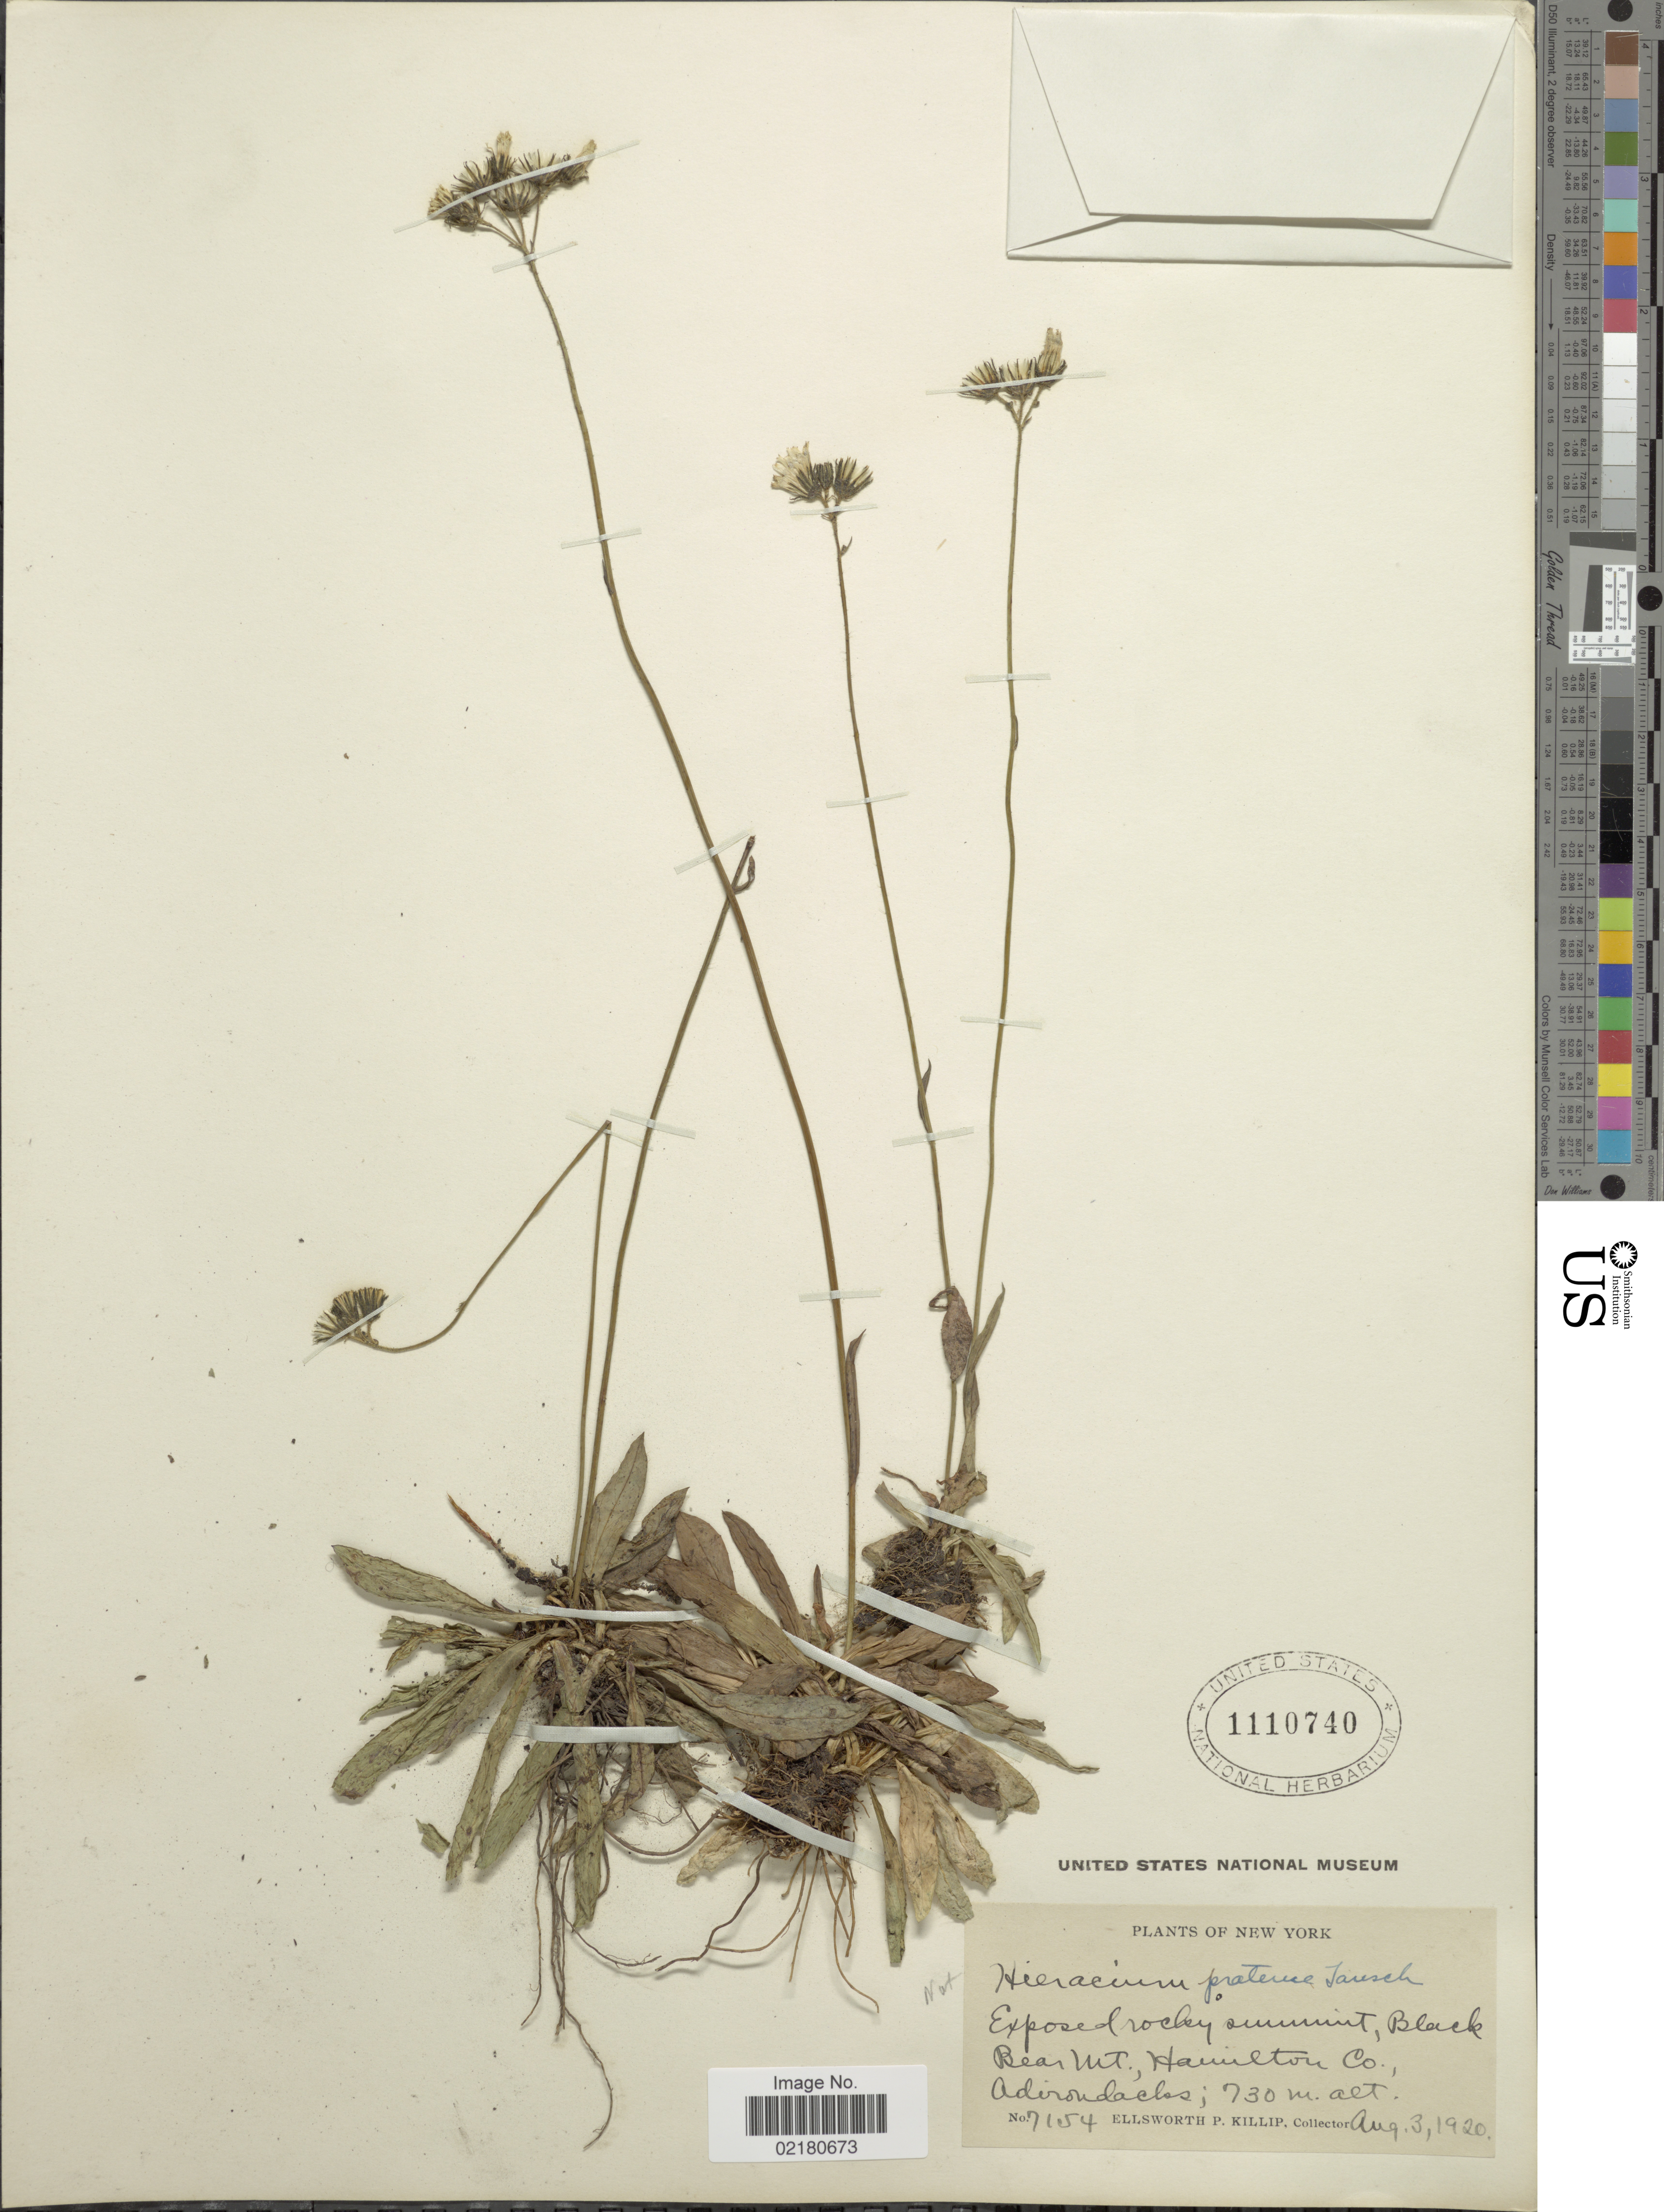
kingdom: Plantae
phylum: Tracheophyta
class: Magnoliopsida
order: Asterales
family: Asteraceae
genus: Pilosella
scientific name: Pilosella caespitosa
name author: (Dumort.) P. D. Sell & C. West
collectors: E. P. Killip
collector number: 7154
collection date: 1920-08-03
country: United States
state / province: New York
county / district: Hamilton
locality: Explosed rocky summit , Black Bear Mt, Adirondacks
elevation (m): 730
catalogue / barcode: US 1110740